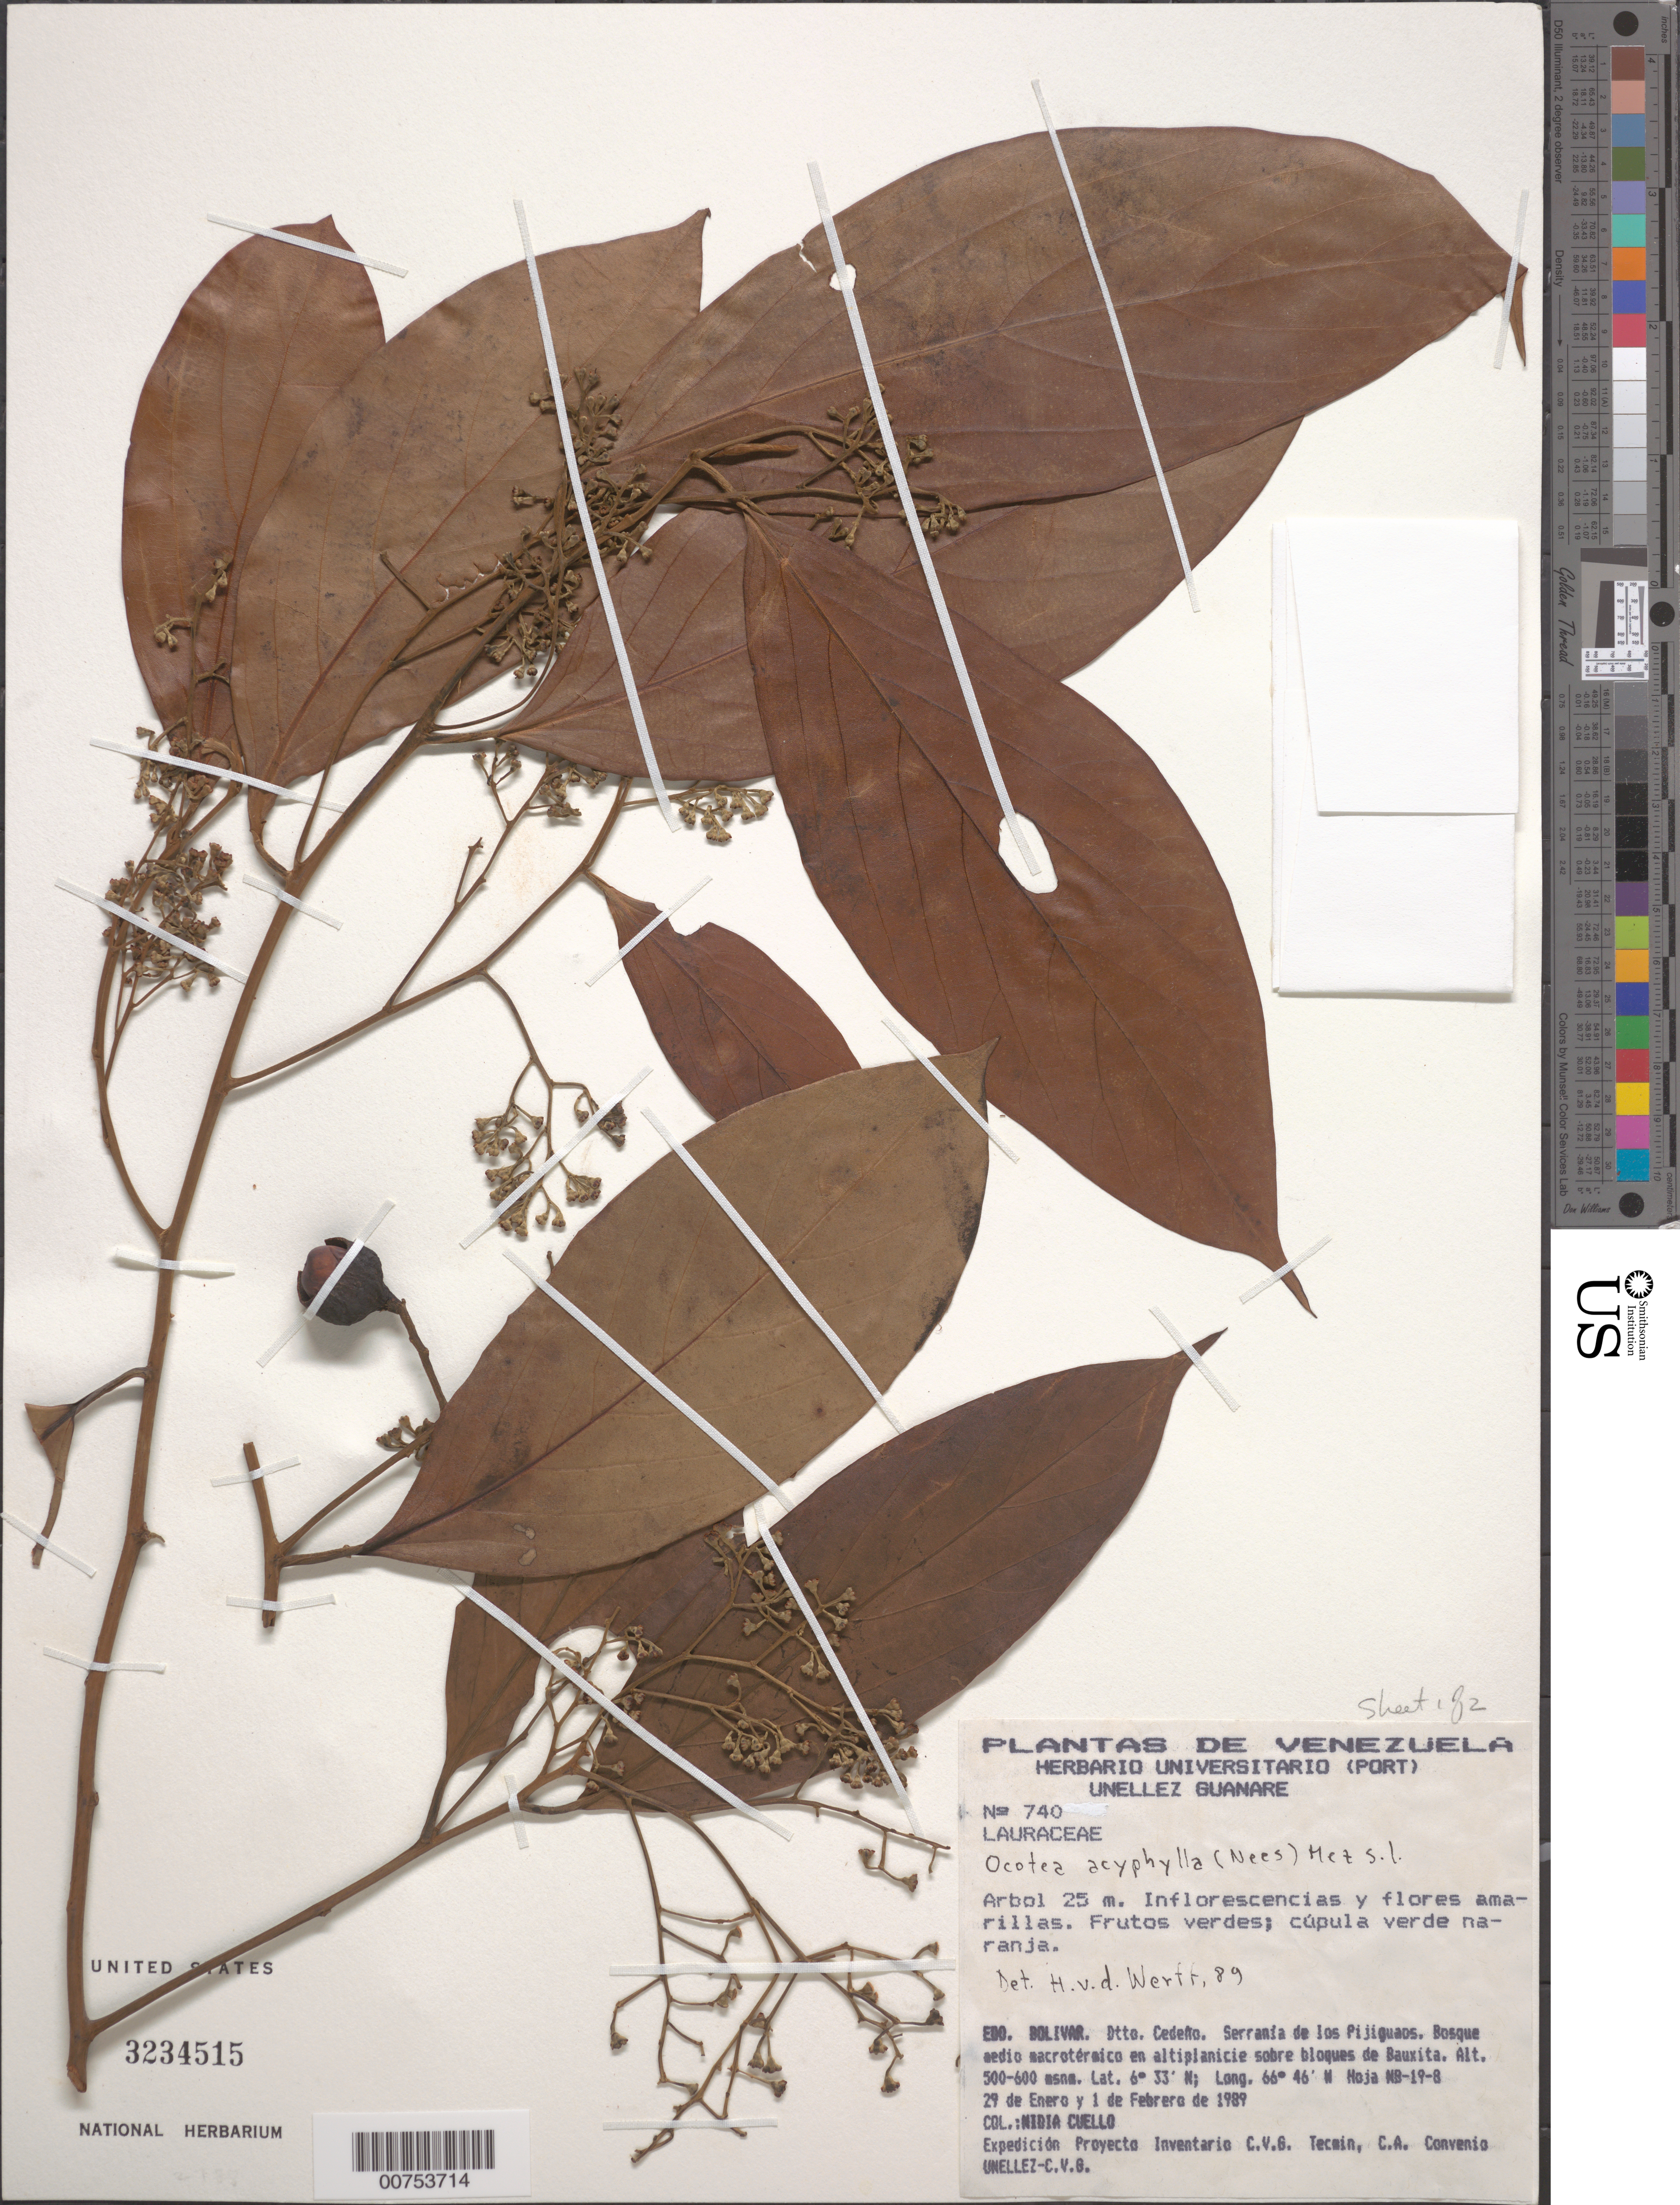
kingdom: Plantae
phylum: Tracheophyta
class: Magnoliopsida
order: Laurales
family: Lauraceae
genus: Ocotea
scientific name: Ocotea aciphylla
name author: (Nees & Mart.) Mez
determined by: van der Werff, H., (MO), Missouri Botanical Garden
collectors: N. L. Cuello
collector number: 740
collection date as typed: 29-Jan-89 to 1-Feb-89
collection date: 1989-01-29/1989-02-01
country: Venezuela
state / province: Bolívar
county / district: Cedeño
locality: Serranía de los Pijiguaos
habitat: Bosque medio macrotermico en altiplanicie sobre bloques de Bauxita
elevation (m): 500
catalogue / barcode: US 3234515